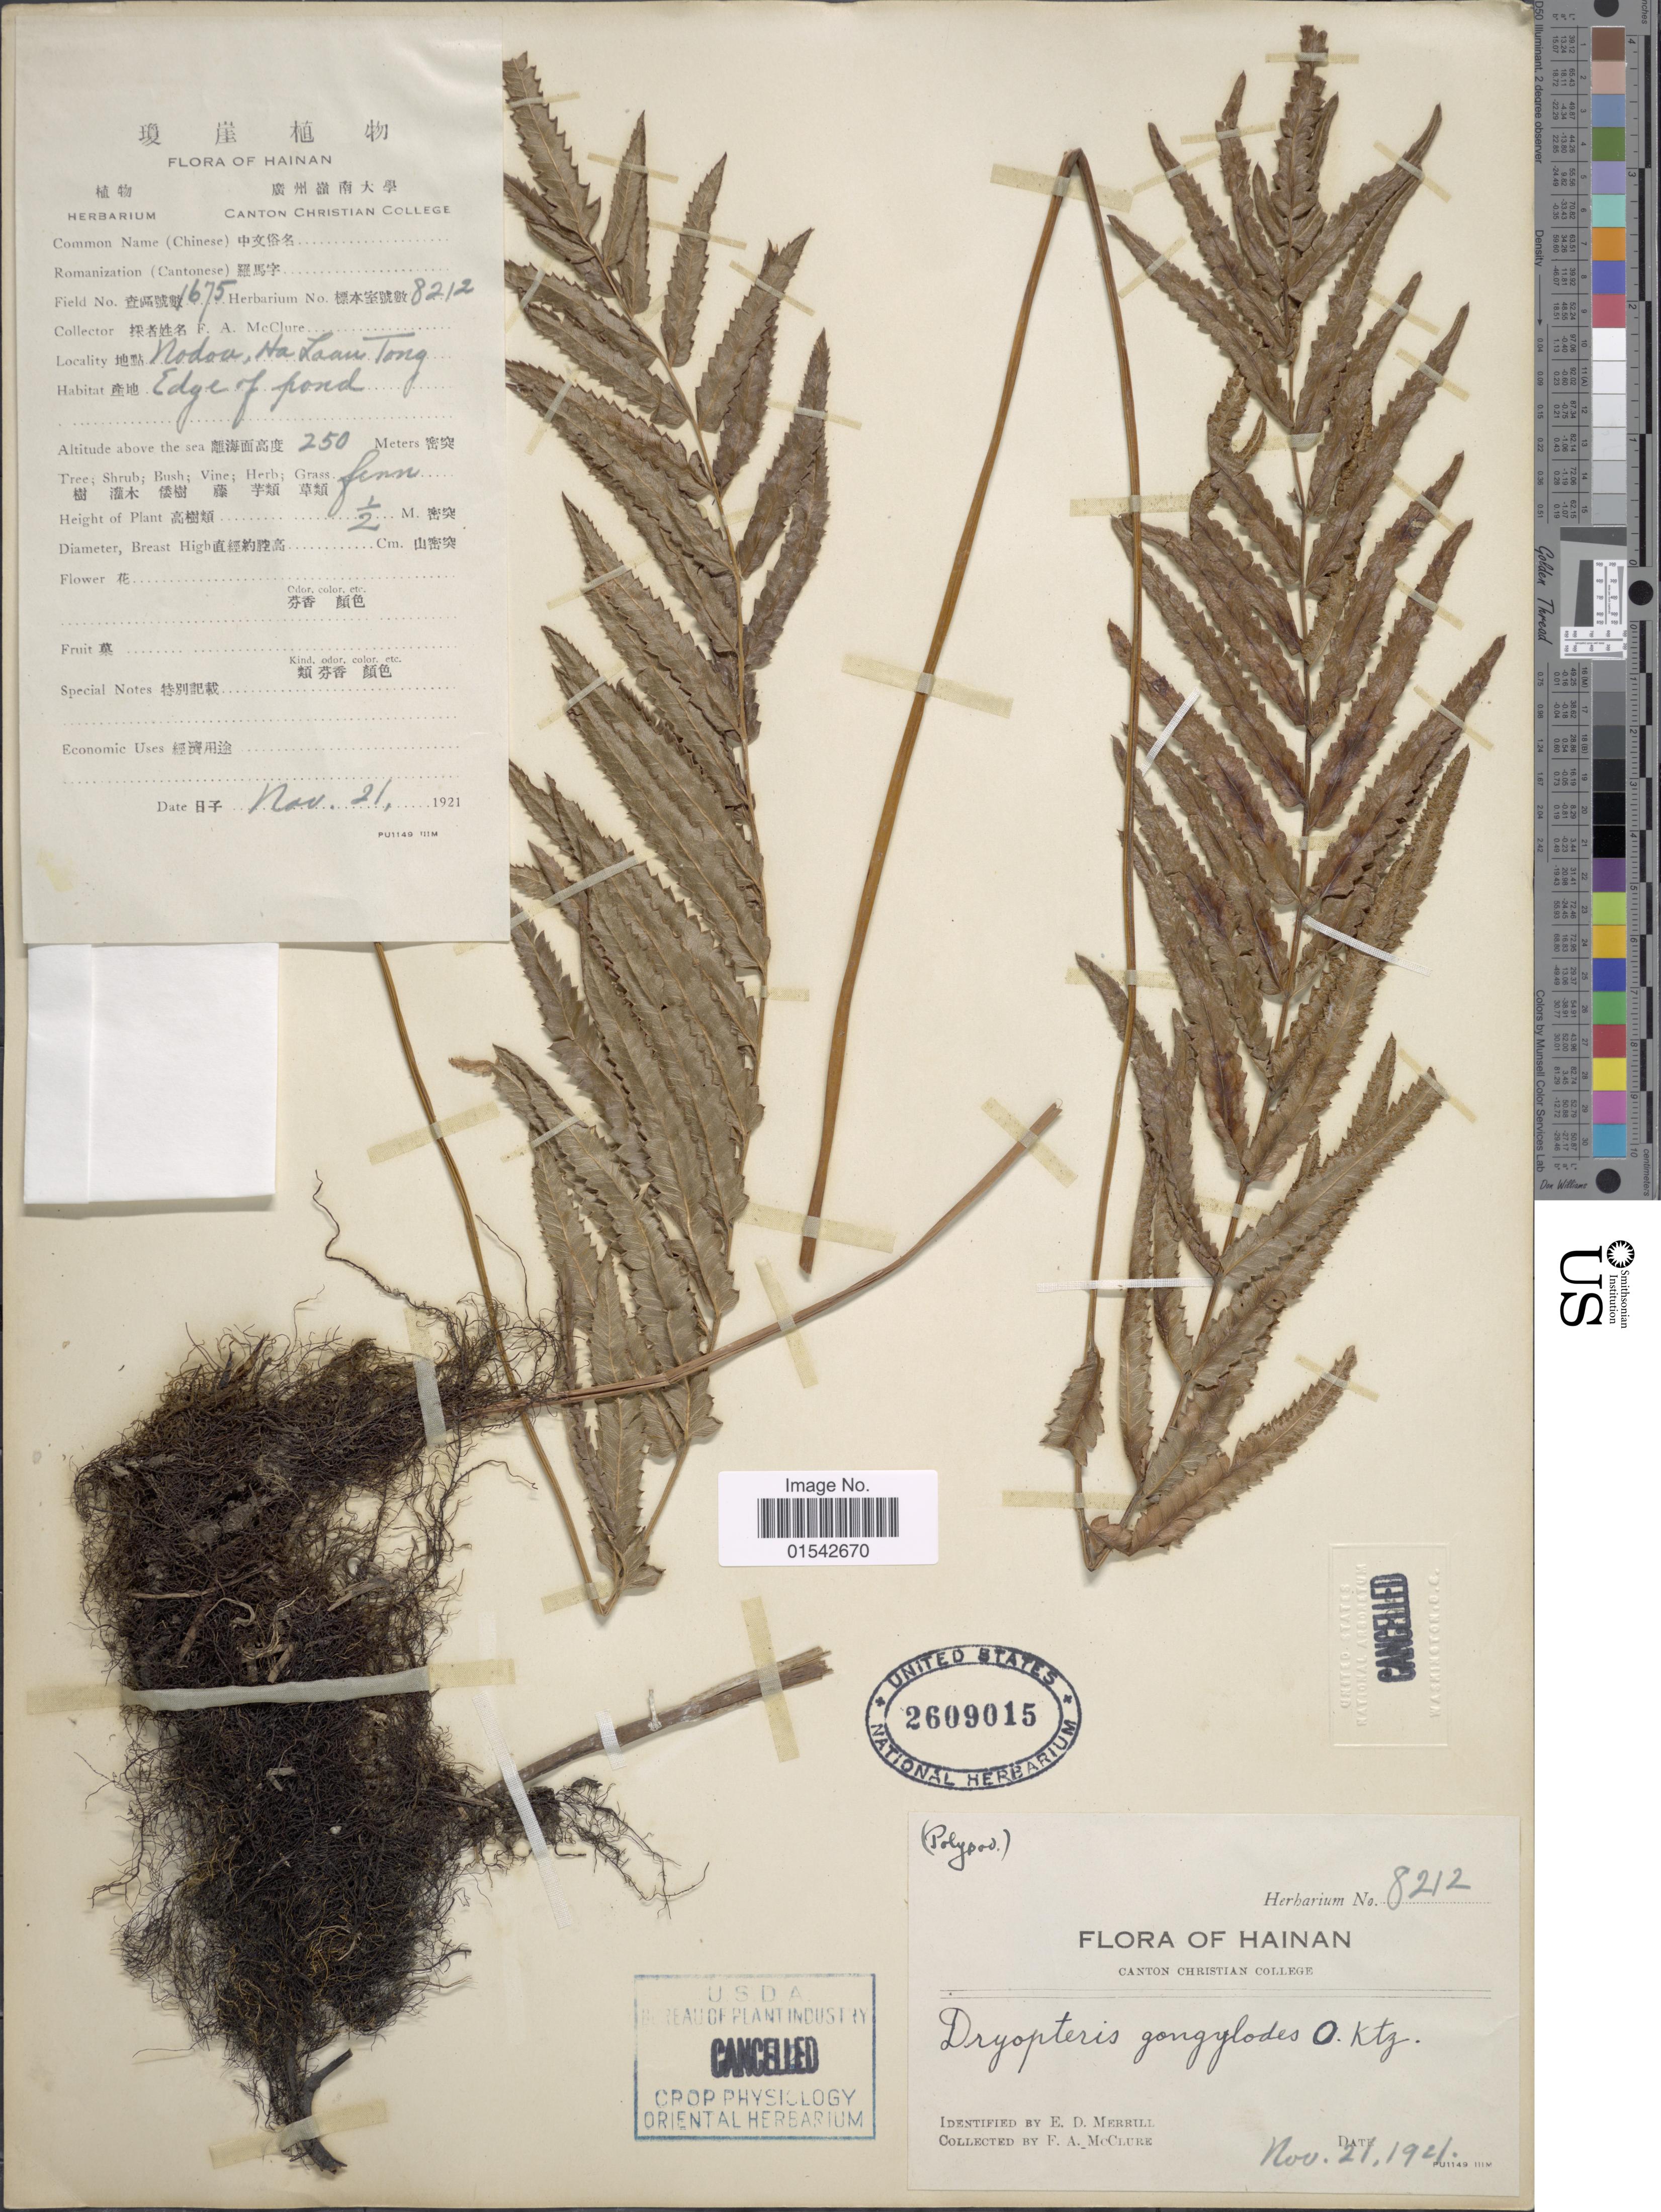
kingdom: Plantae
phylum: Tracheophyta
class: Polypodiopsida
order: Polypodiales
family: Thelypteridaceae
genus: Cyclosorus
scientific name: Cyclosorus interruptus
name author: (Willd.) H. Itô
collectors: E. D. Merrill & F. A. McClure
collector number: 8212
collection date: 1921-11-21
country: China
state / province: Hainan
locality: Hainan, Nodou, Na Laau Tong, edge of pond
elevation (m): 250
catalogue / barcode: US 2609015